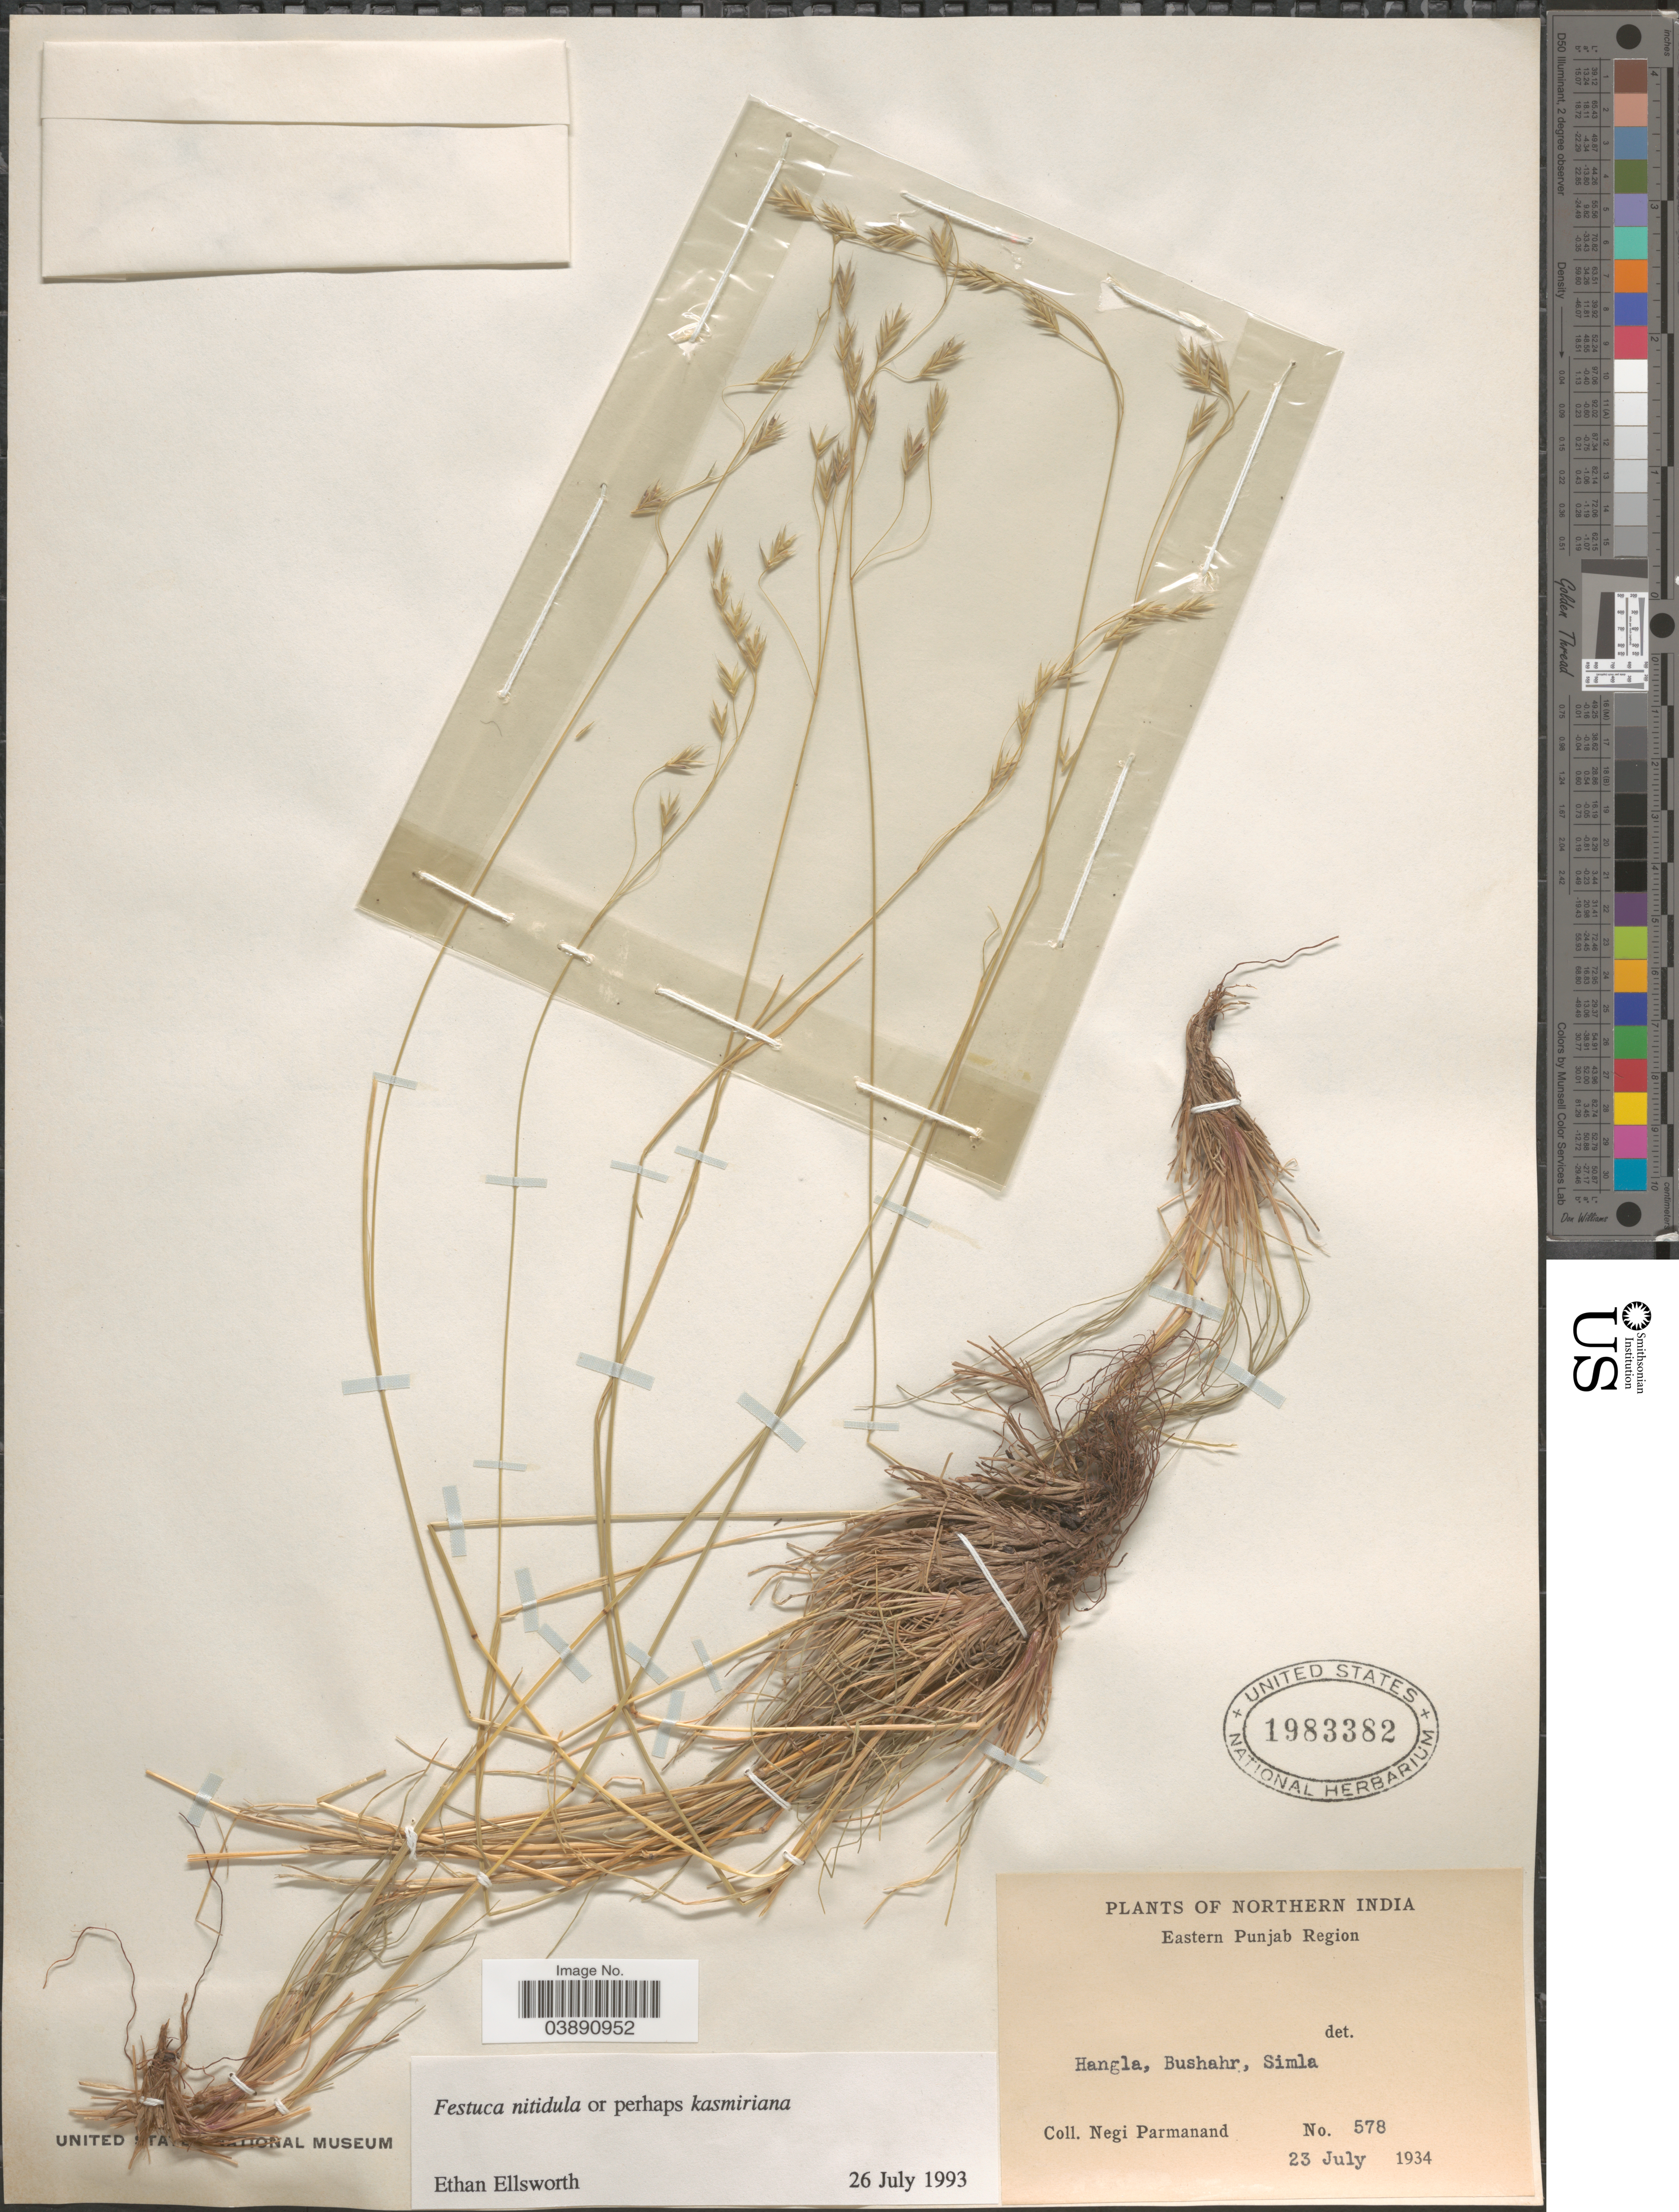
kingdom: Plantae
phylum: Tracheophyta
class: Liliopsida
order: Poales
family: Poaceae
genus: Festuca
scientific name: Festuca nitidula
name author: Stapf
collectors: N. Parmanand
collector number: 578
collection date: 1934-07-23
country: India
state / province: Himachal Pradesh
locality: Northern India. Eastern Punjab Region. Hangla, Bushahr, Simla.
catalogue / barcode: US 1983382